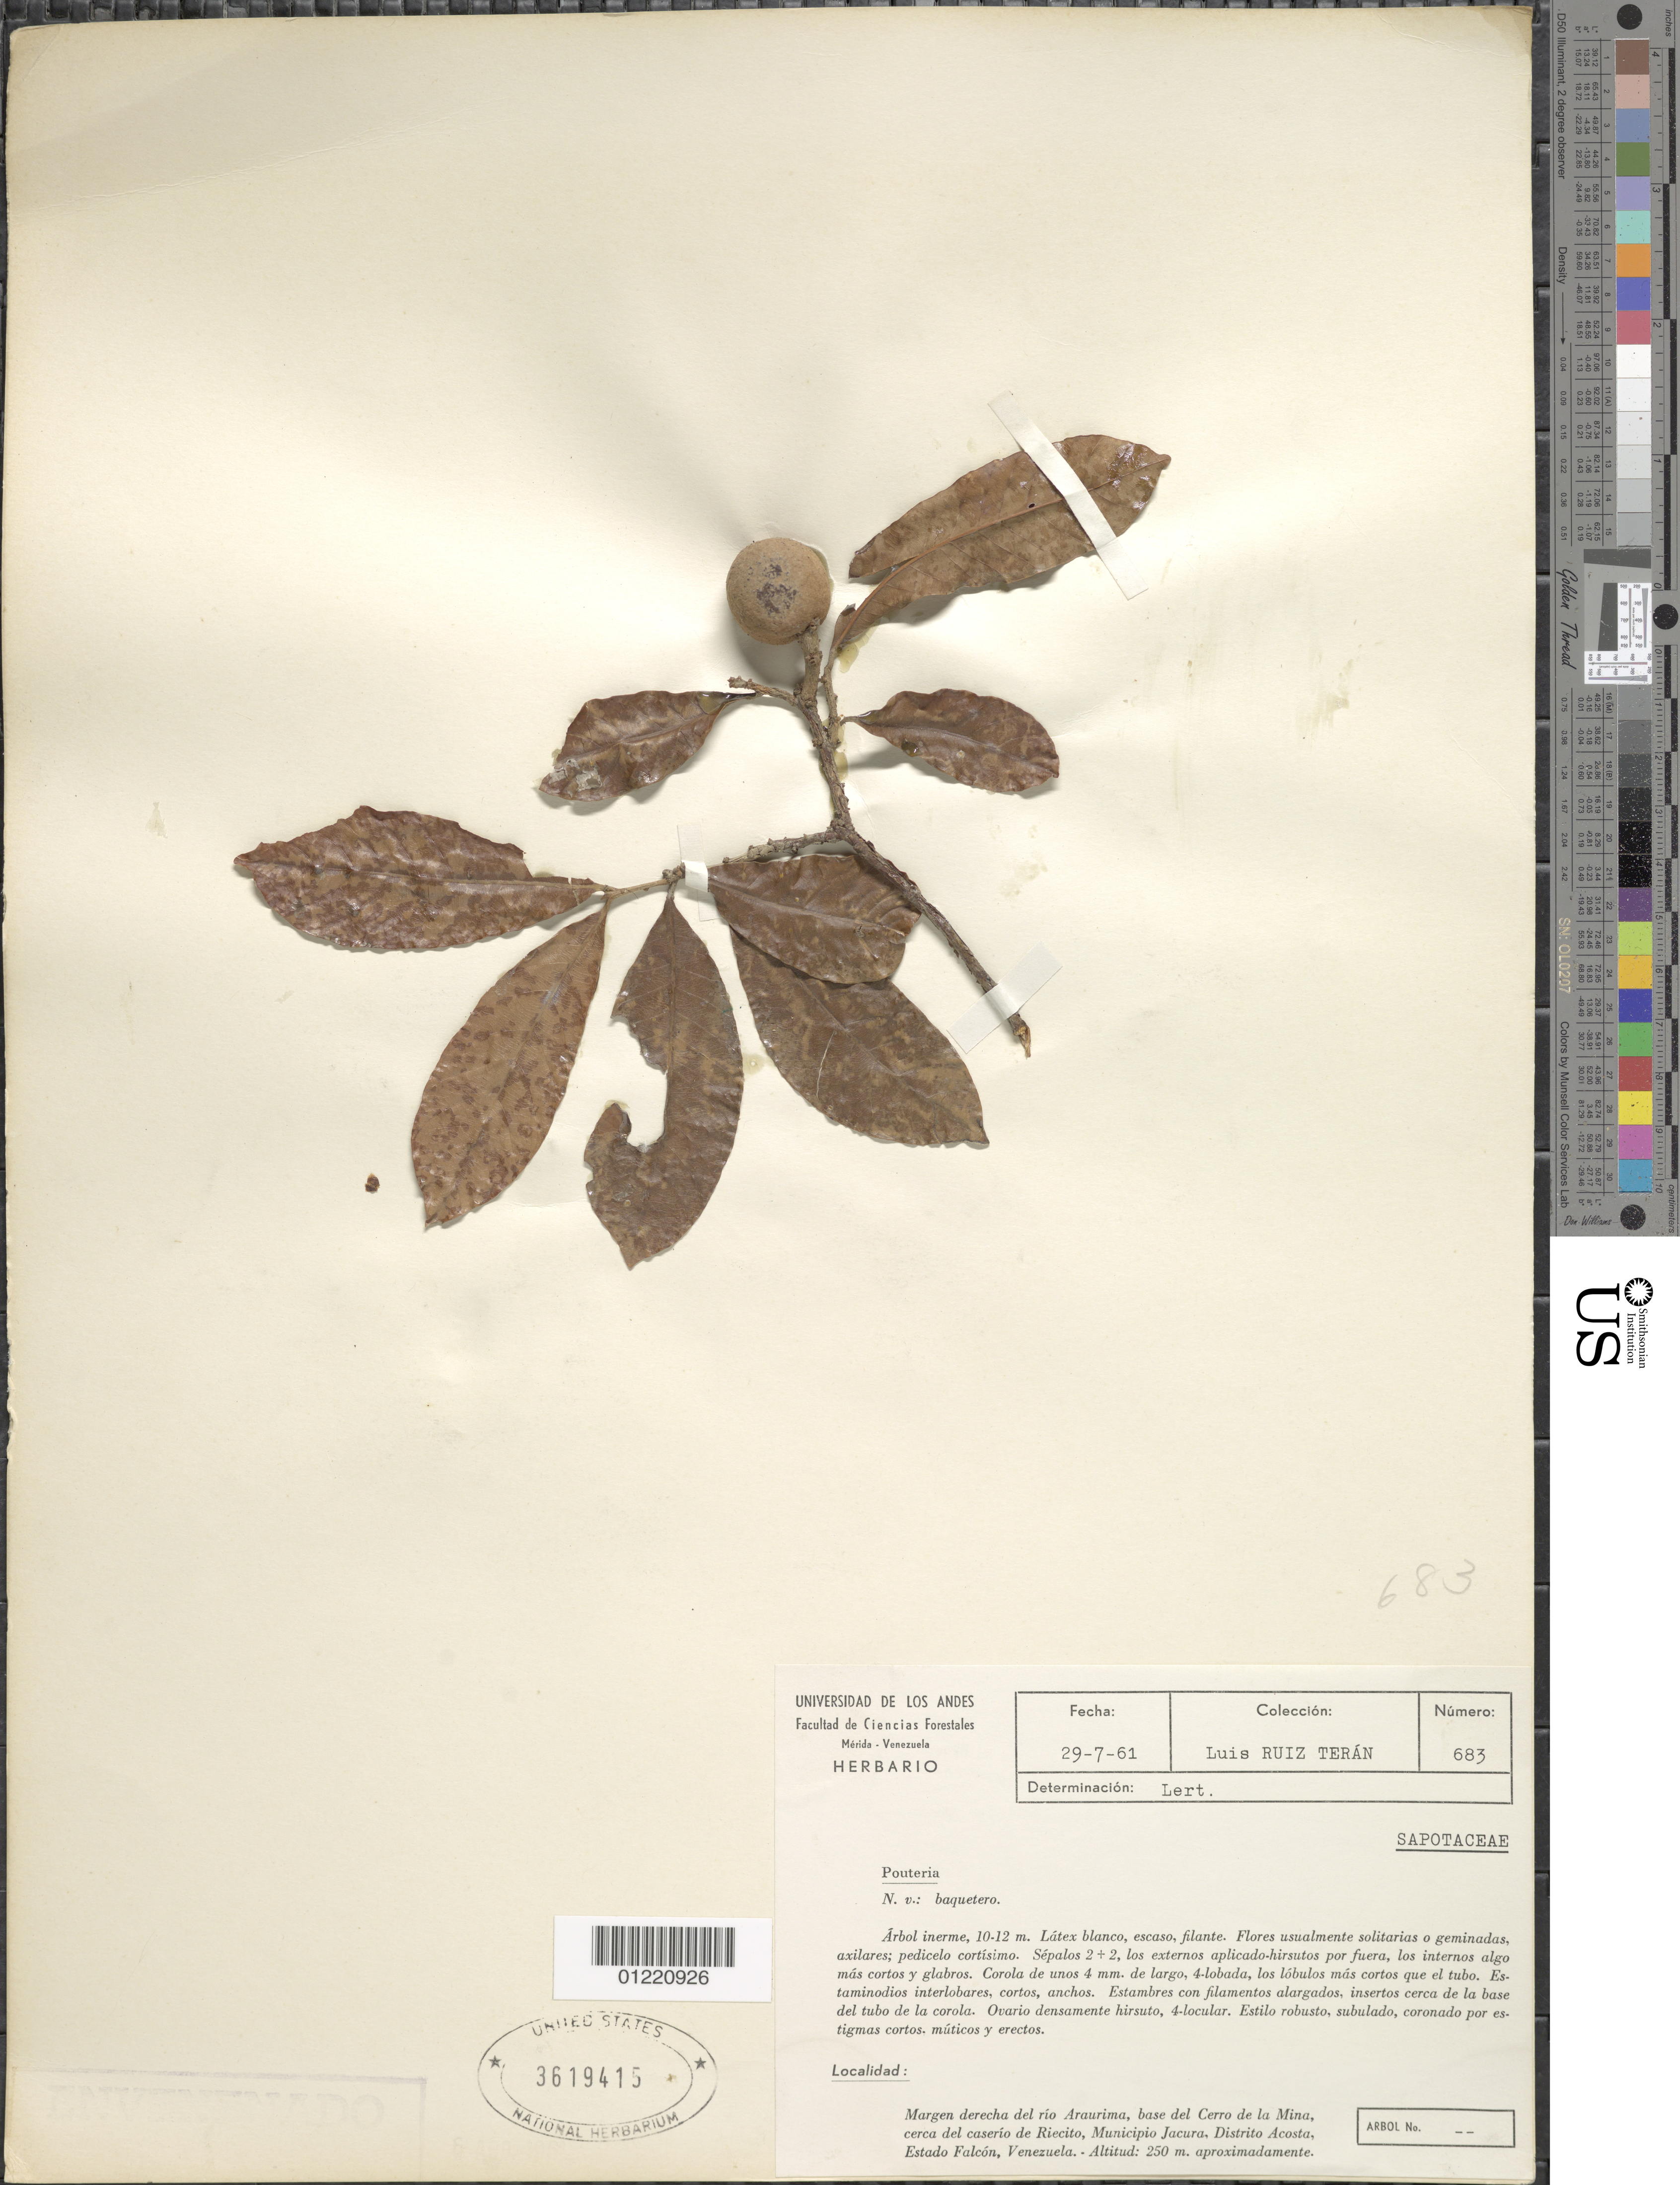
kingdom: Plantae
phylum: Tracheophyta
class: Magnoliopsida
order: Ericales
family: Sapotaceae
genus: Pouteria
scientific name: Pouteria sp.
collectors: L. E. Ruíz-Terán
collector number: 683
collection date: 1961-07-29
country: Venezuela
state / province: Falcón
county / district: Acosta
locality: Margen derecha del río Araurima, base del Cerro de la Mina, cerca del caserío de Riecito, Municipio Jacura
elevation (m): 250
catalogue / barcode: US 3619415